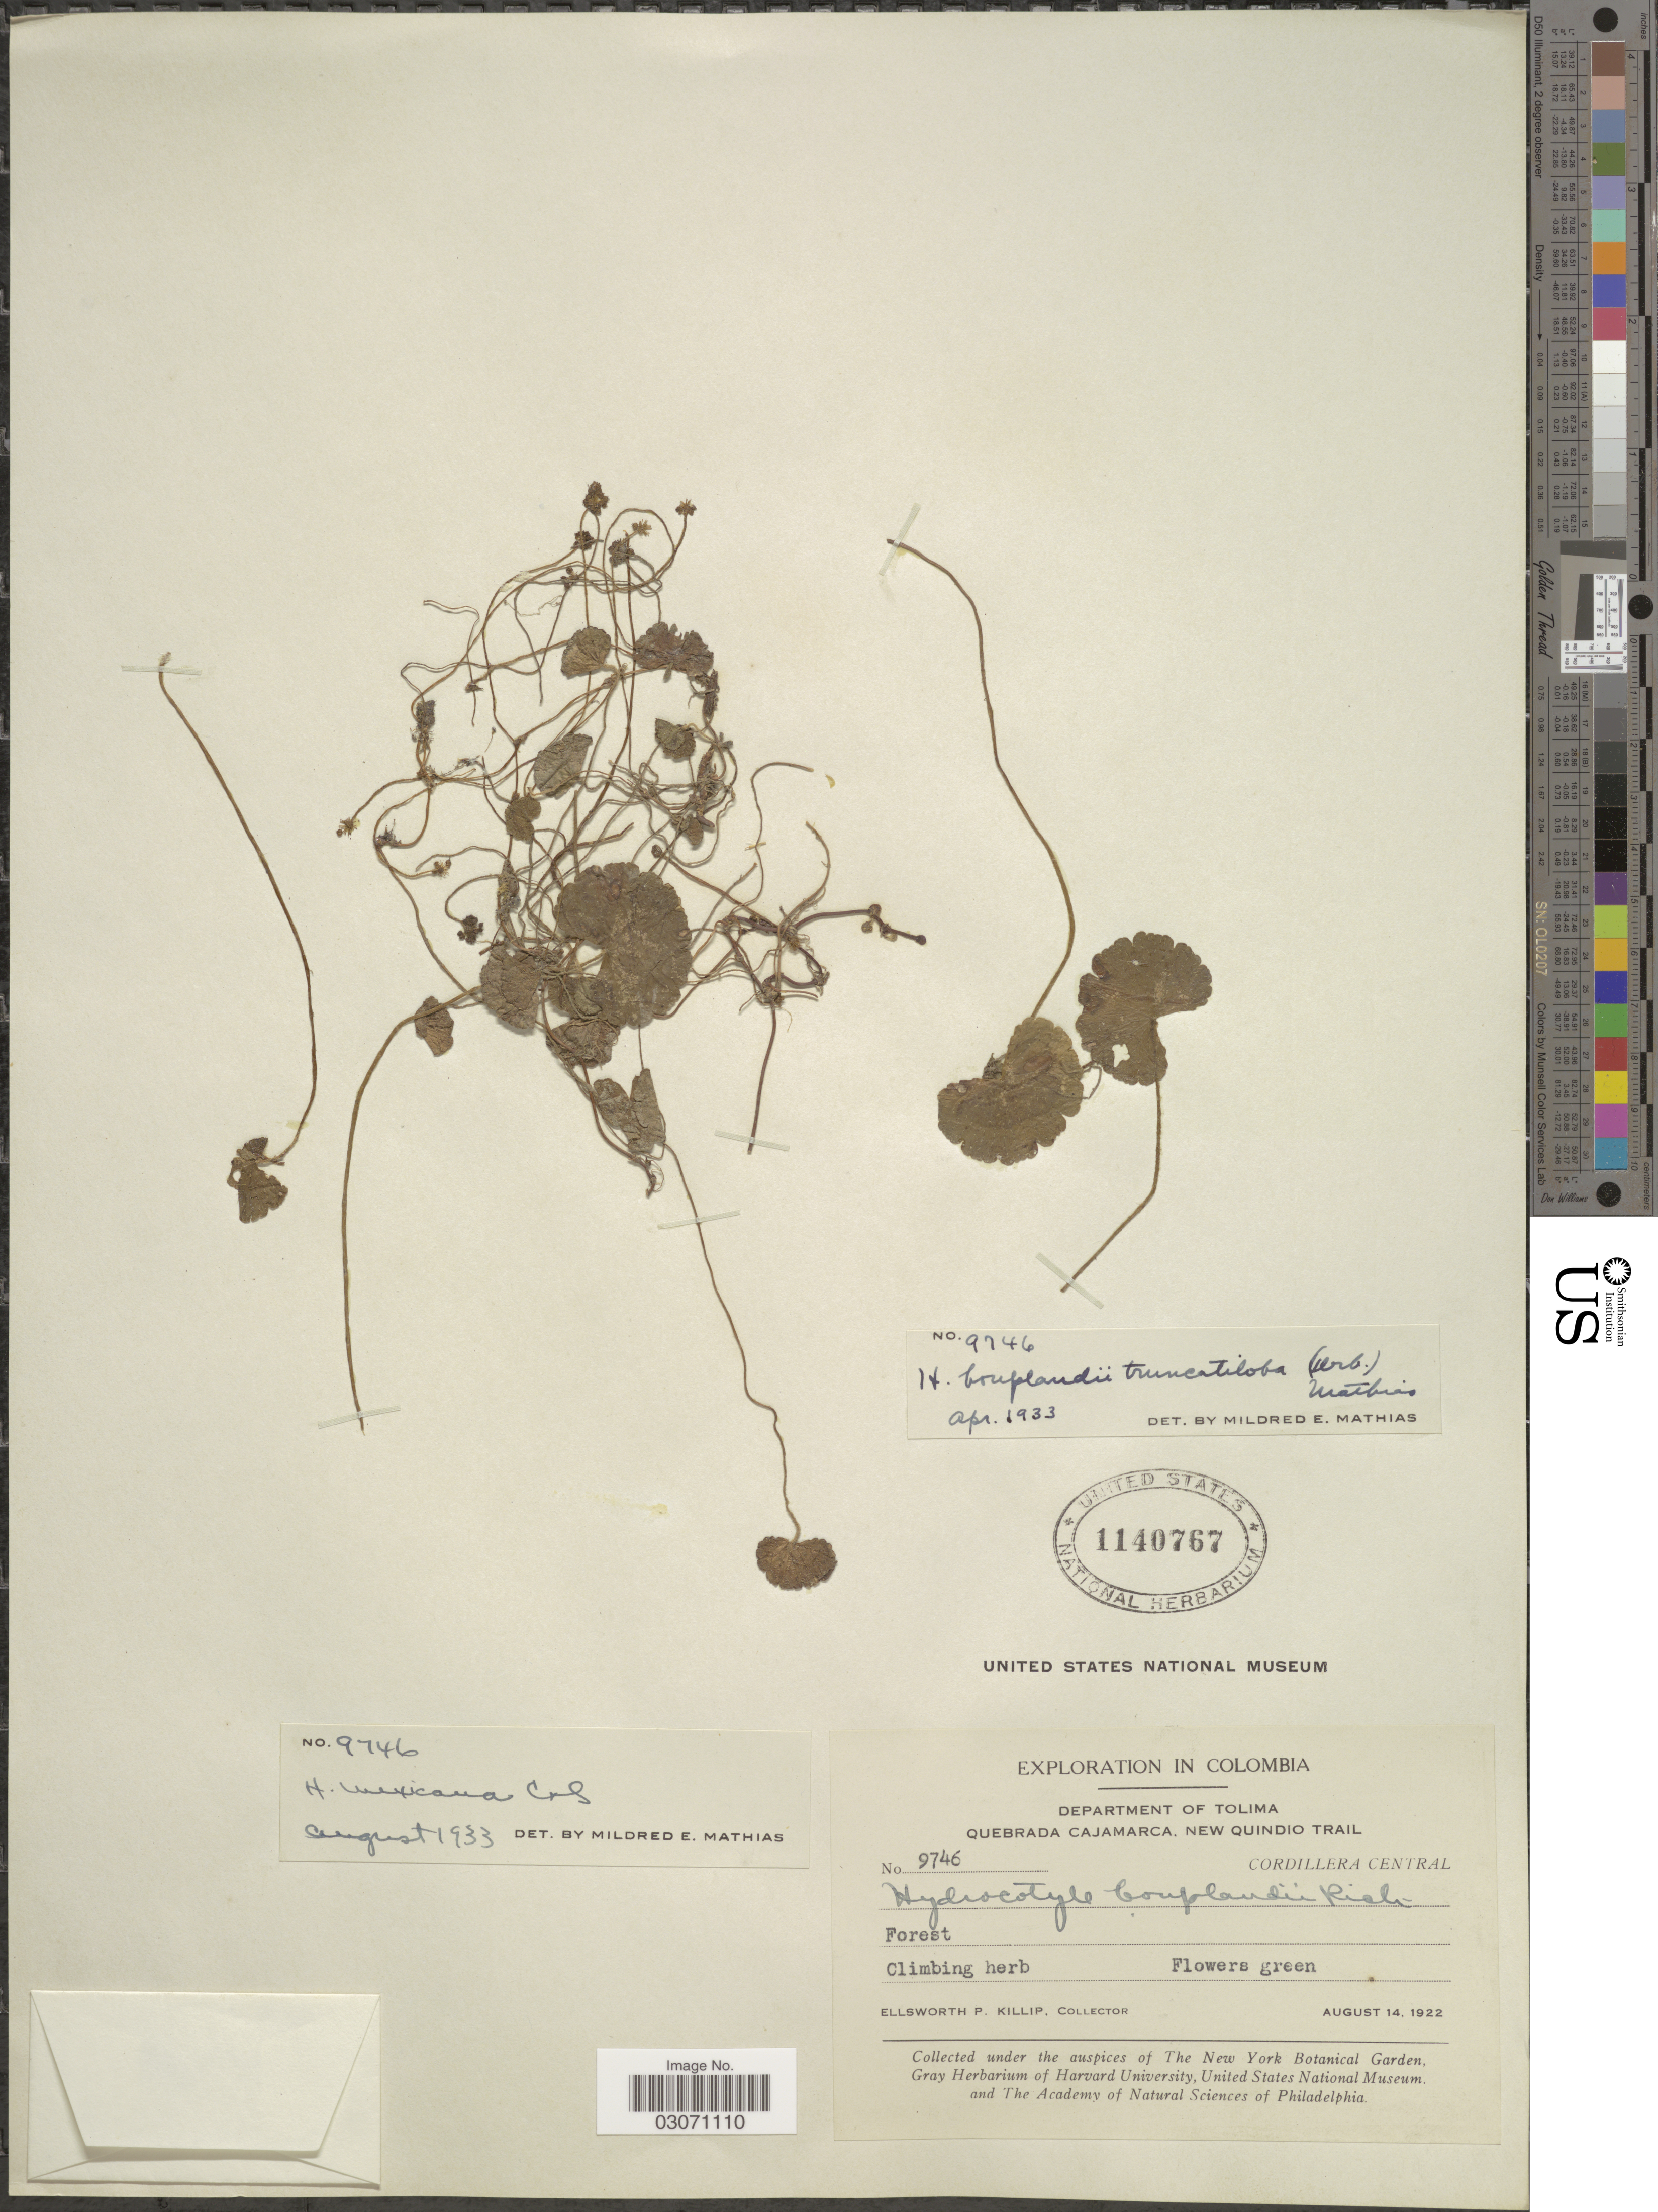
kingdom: Plantae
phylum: Tracheophyta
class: Magnoliopsida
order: Apiales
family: Araliaceae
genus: Hydrocotyle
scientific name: Hydrocotyle mexicana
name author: Schltdl. & Cham.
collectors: E. P. Killip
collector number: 9746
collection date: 1922-08-14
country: Colombia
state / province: Tolima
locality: Department of Tolima, Quebrada Cajamarca, New Quindio Trail, Cordillera Central.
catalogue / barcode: US 1140767